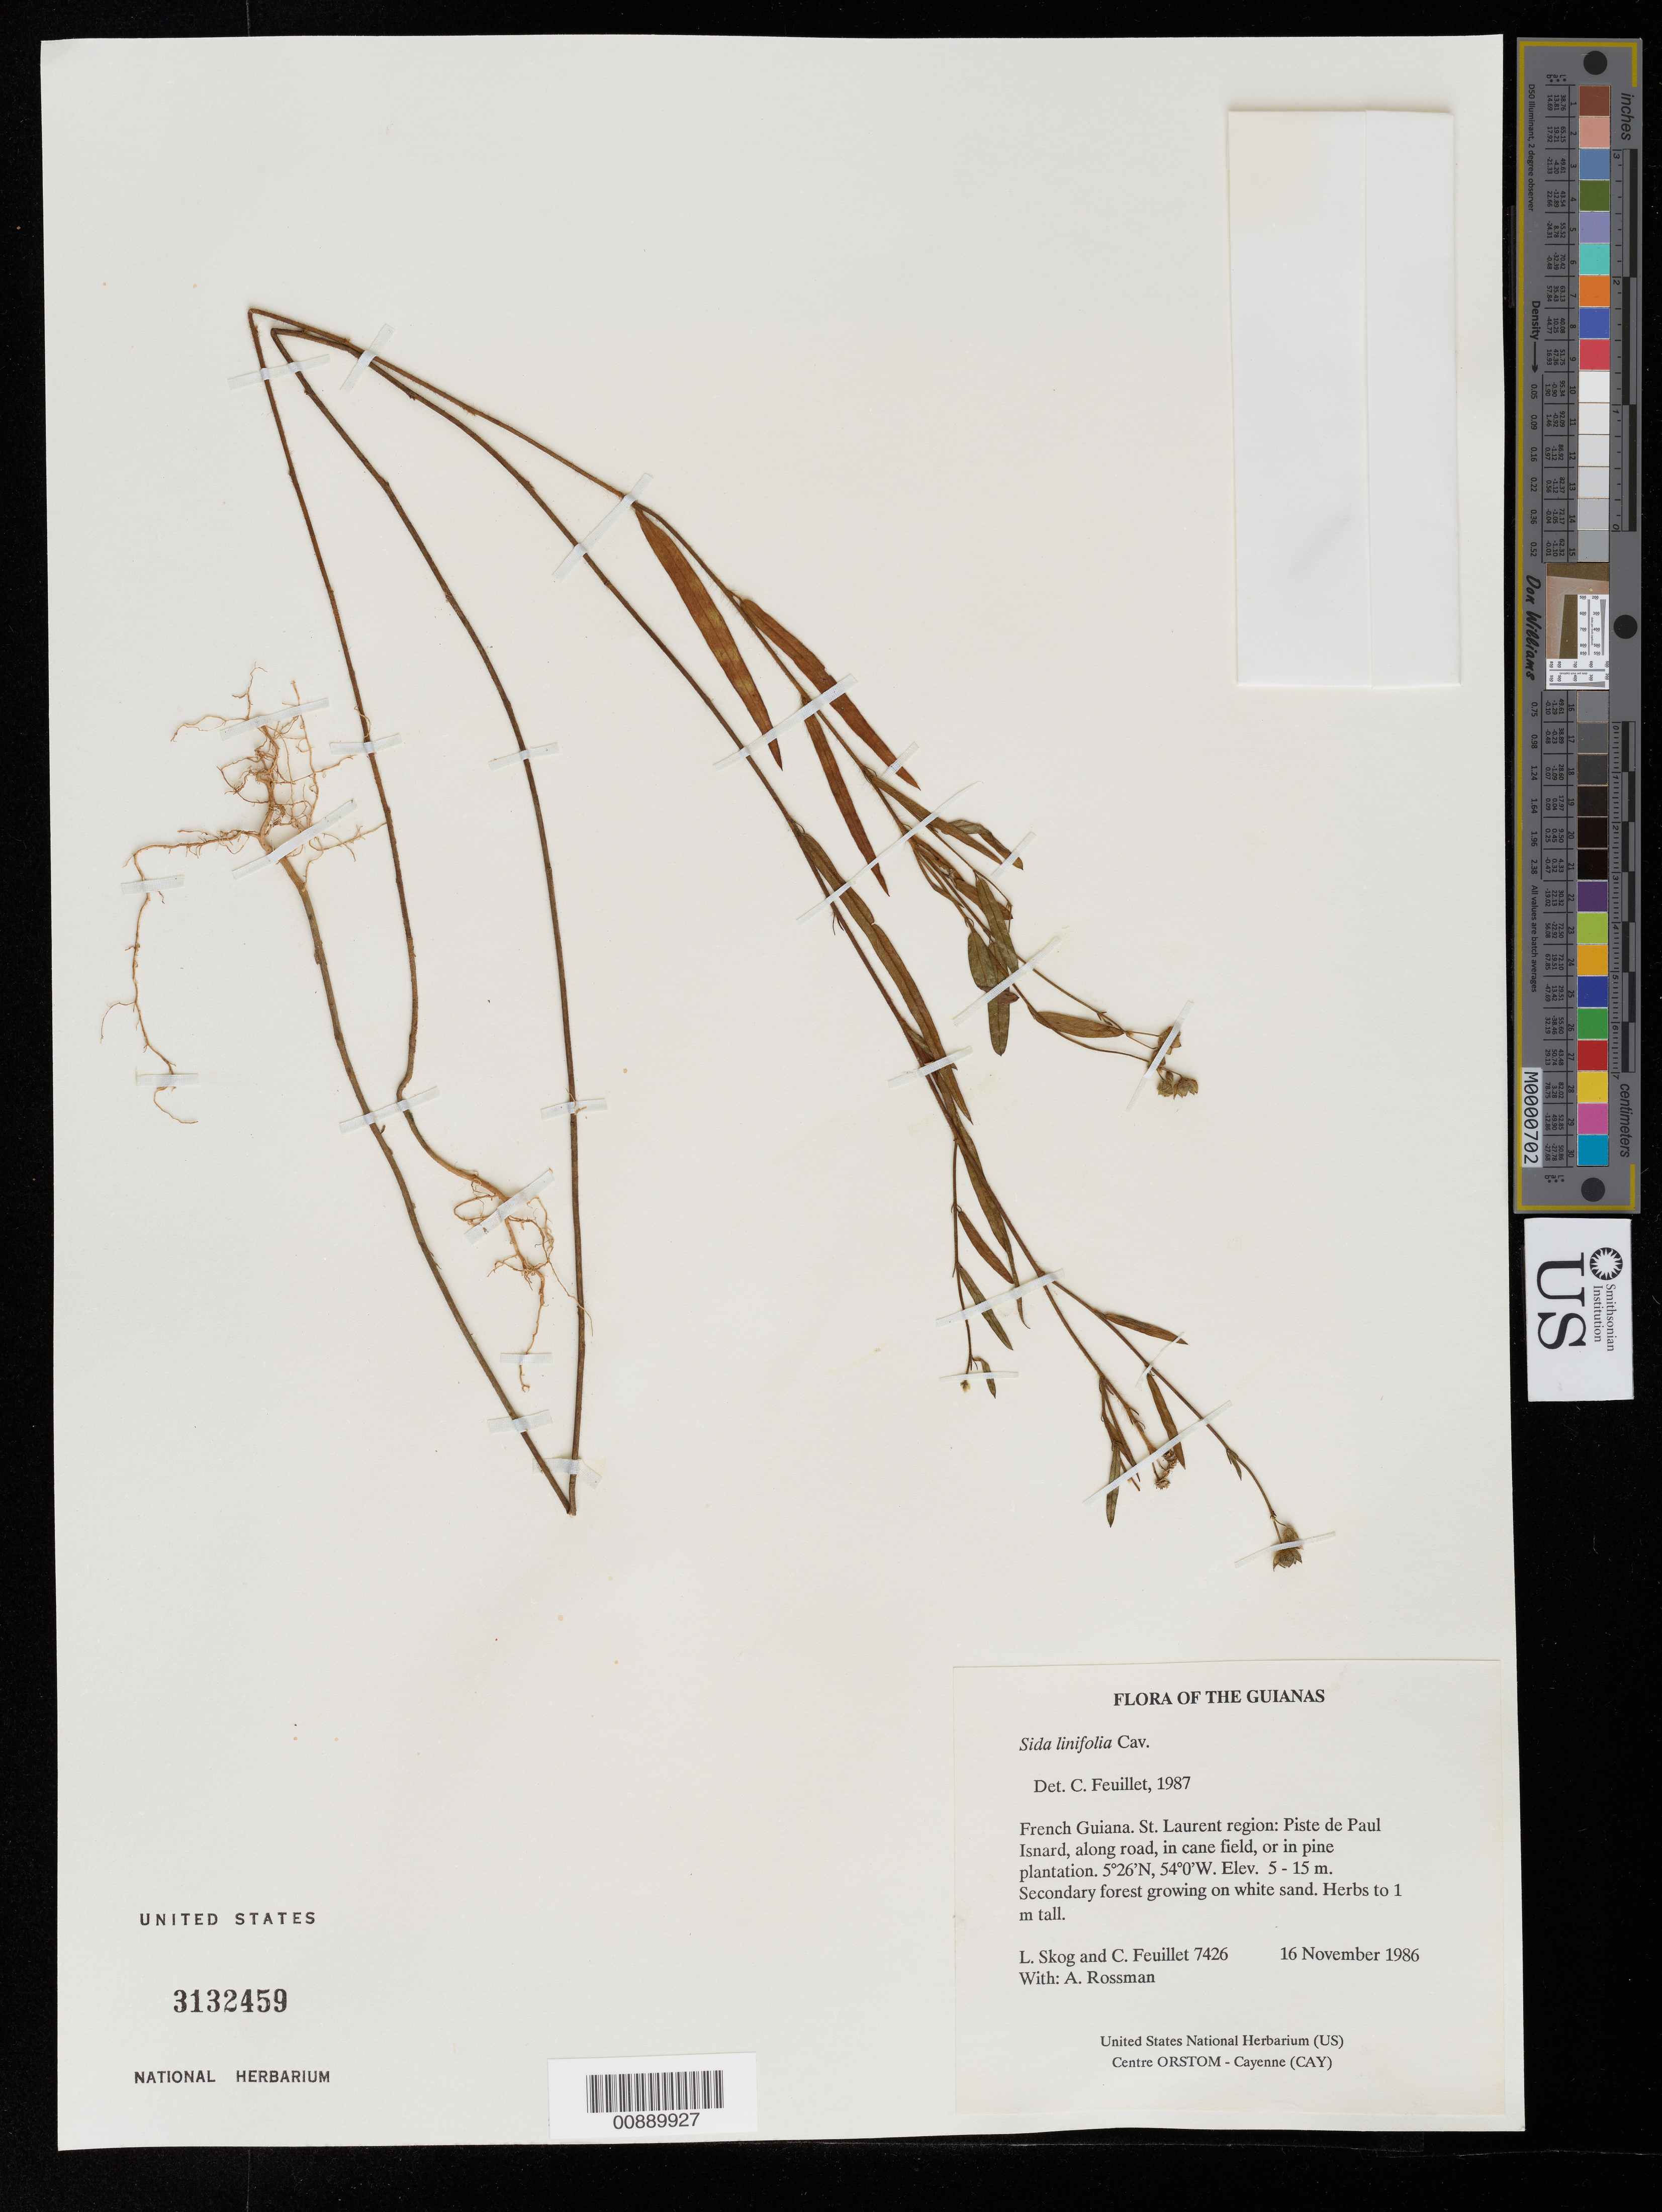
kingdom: Plantae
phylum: Tracheophyta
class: Magnoliopsida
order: Malvales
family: Malvaceae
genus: Sida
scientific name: Sida linifolia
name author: Cav.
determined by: Feuillet, C.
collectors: L. E. Skog, C. Feuillet & A. Rossman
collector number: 7426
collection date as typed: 16 November 1986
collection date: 1986-11-16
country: French Guiana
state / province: Saint-Laurent-du-Maroni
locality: Piste de Paul Isnard, along road, in cane field, or in pine plantation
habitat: Secondary forest growing on white sand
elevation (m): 5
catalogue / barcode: US 3132459